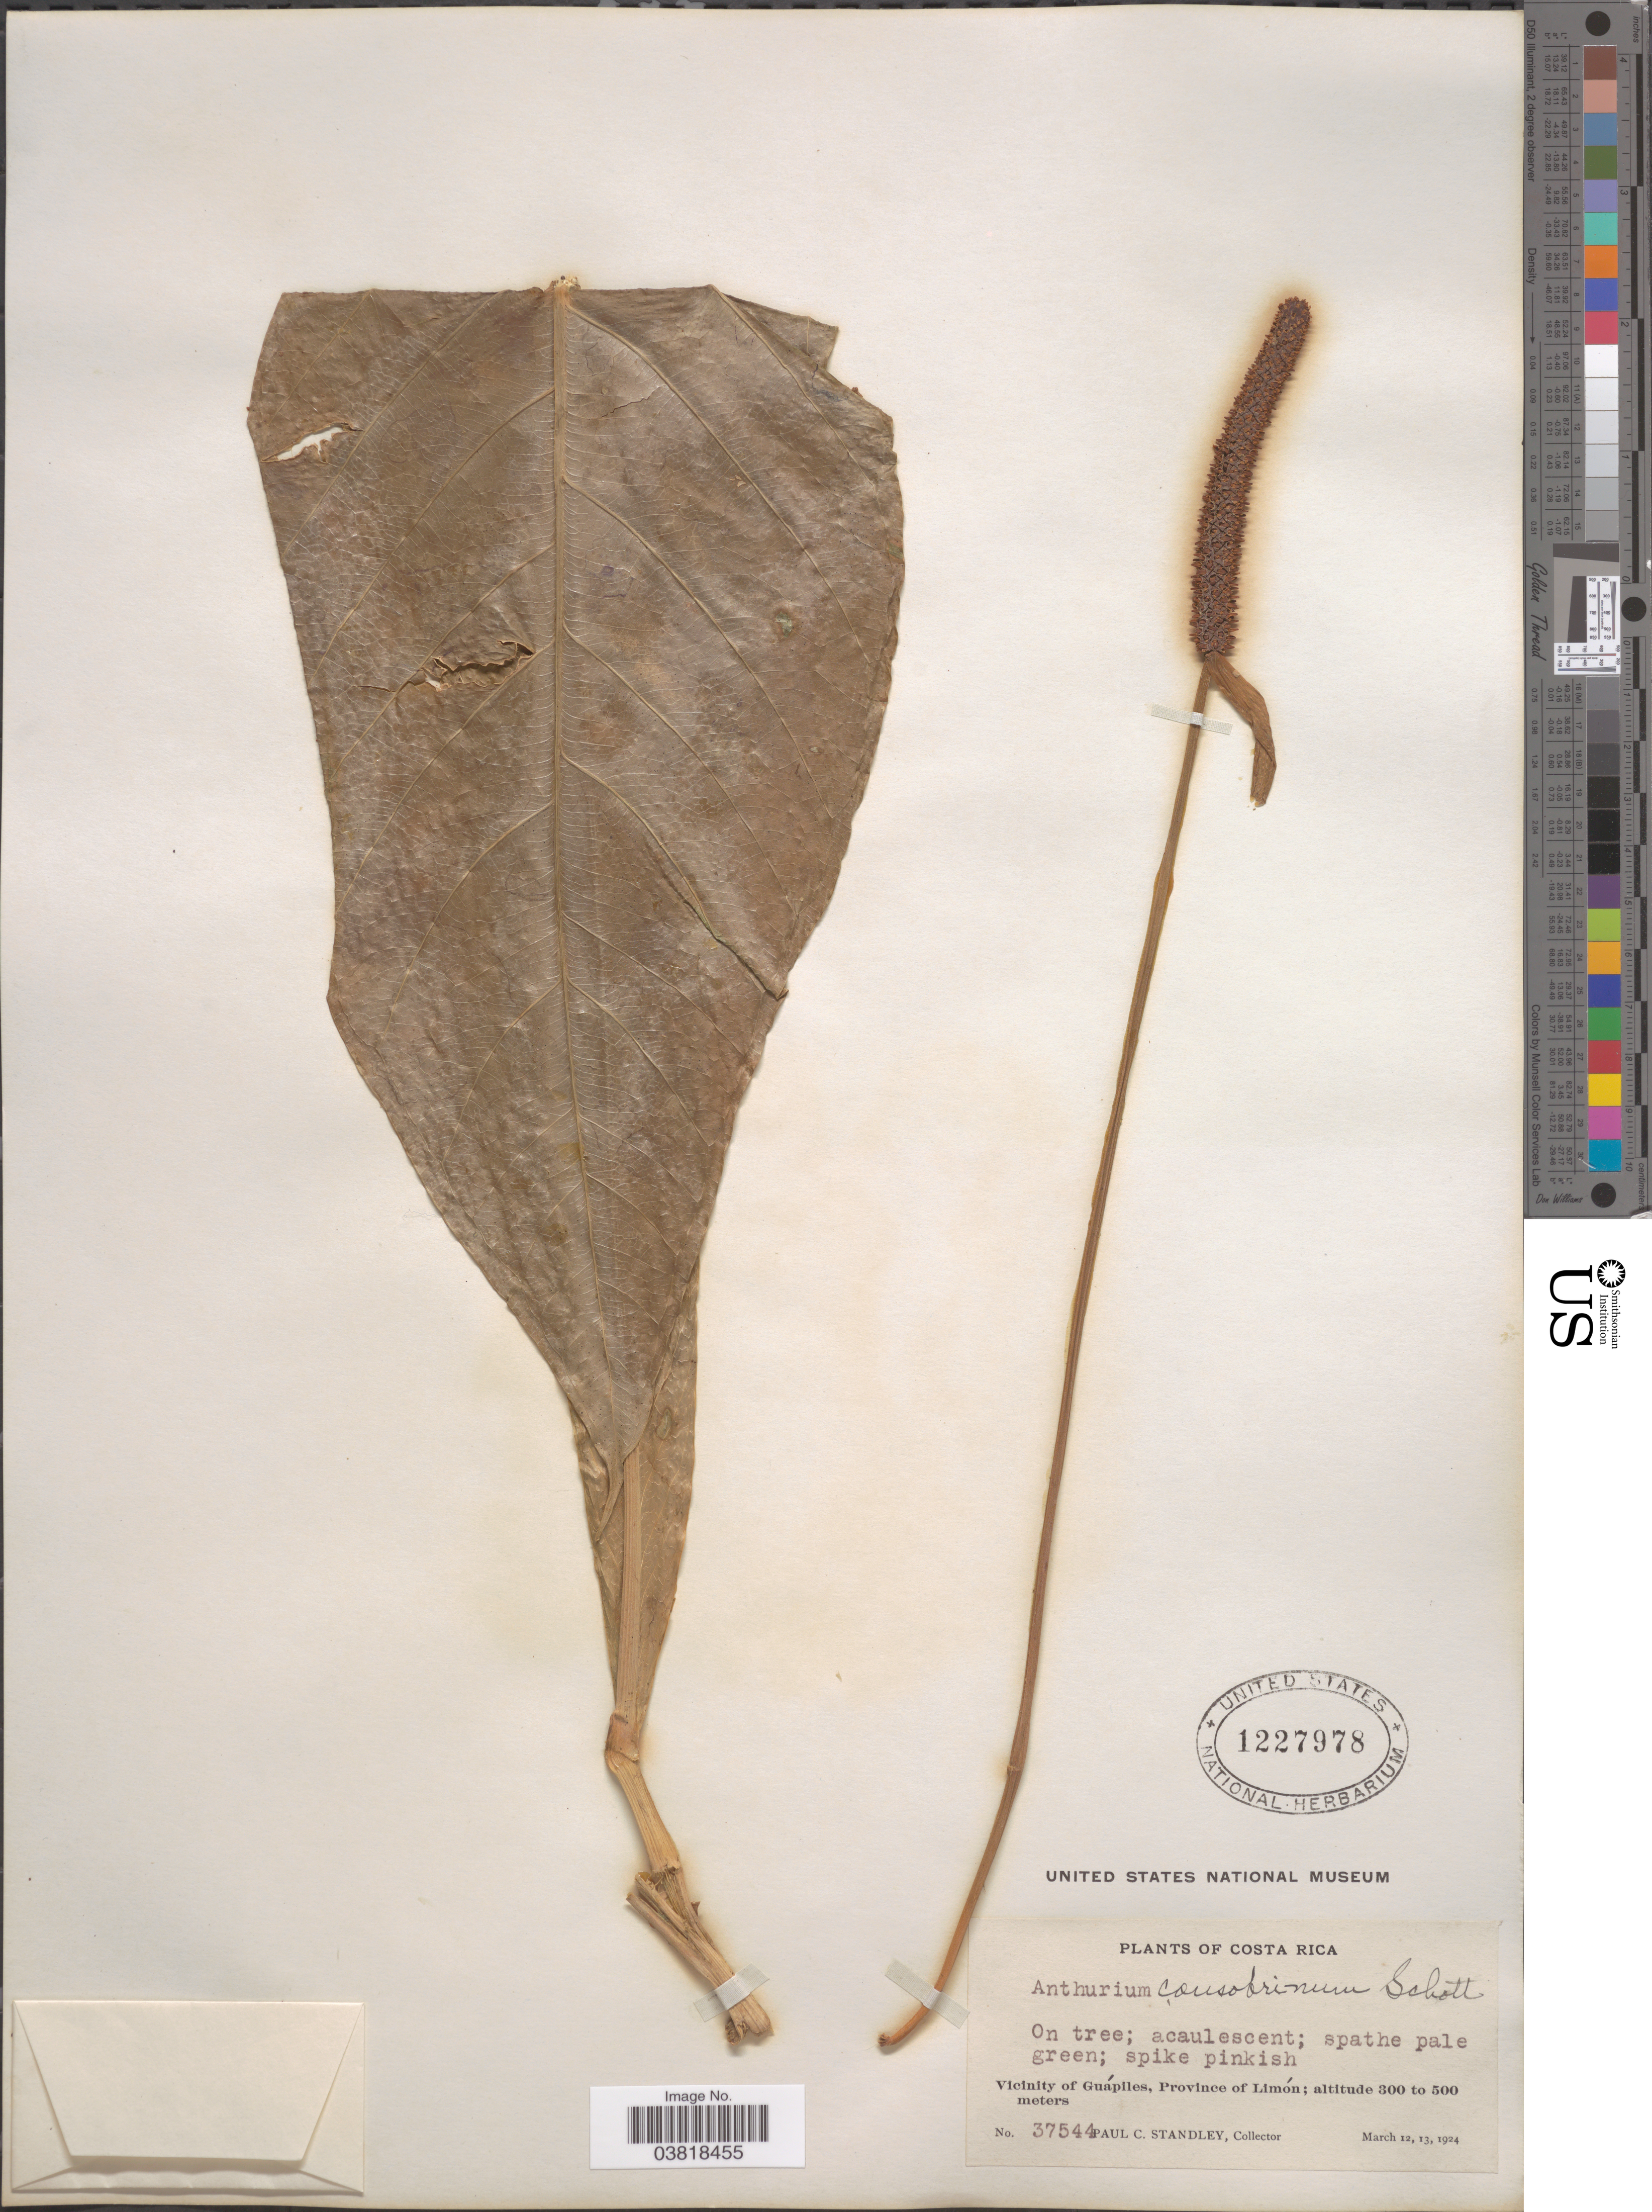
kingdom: Plantae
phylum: Tracheophyta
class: Liliopsida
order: Alismatales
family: Araceae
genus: Anthurium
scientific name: Anthurium consobrinum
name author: Schott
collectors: P. C. Standley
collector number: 37544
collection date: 1924-03-12/1924-03-13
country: Costa Rica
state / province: Limón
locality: Vicinity of Guápiles.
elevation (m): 300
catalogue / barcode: US 1227978